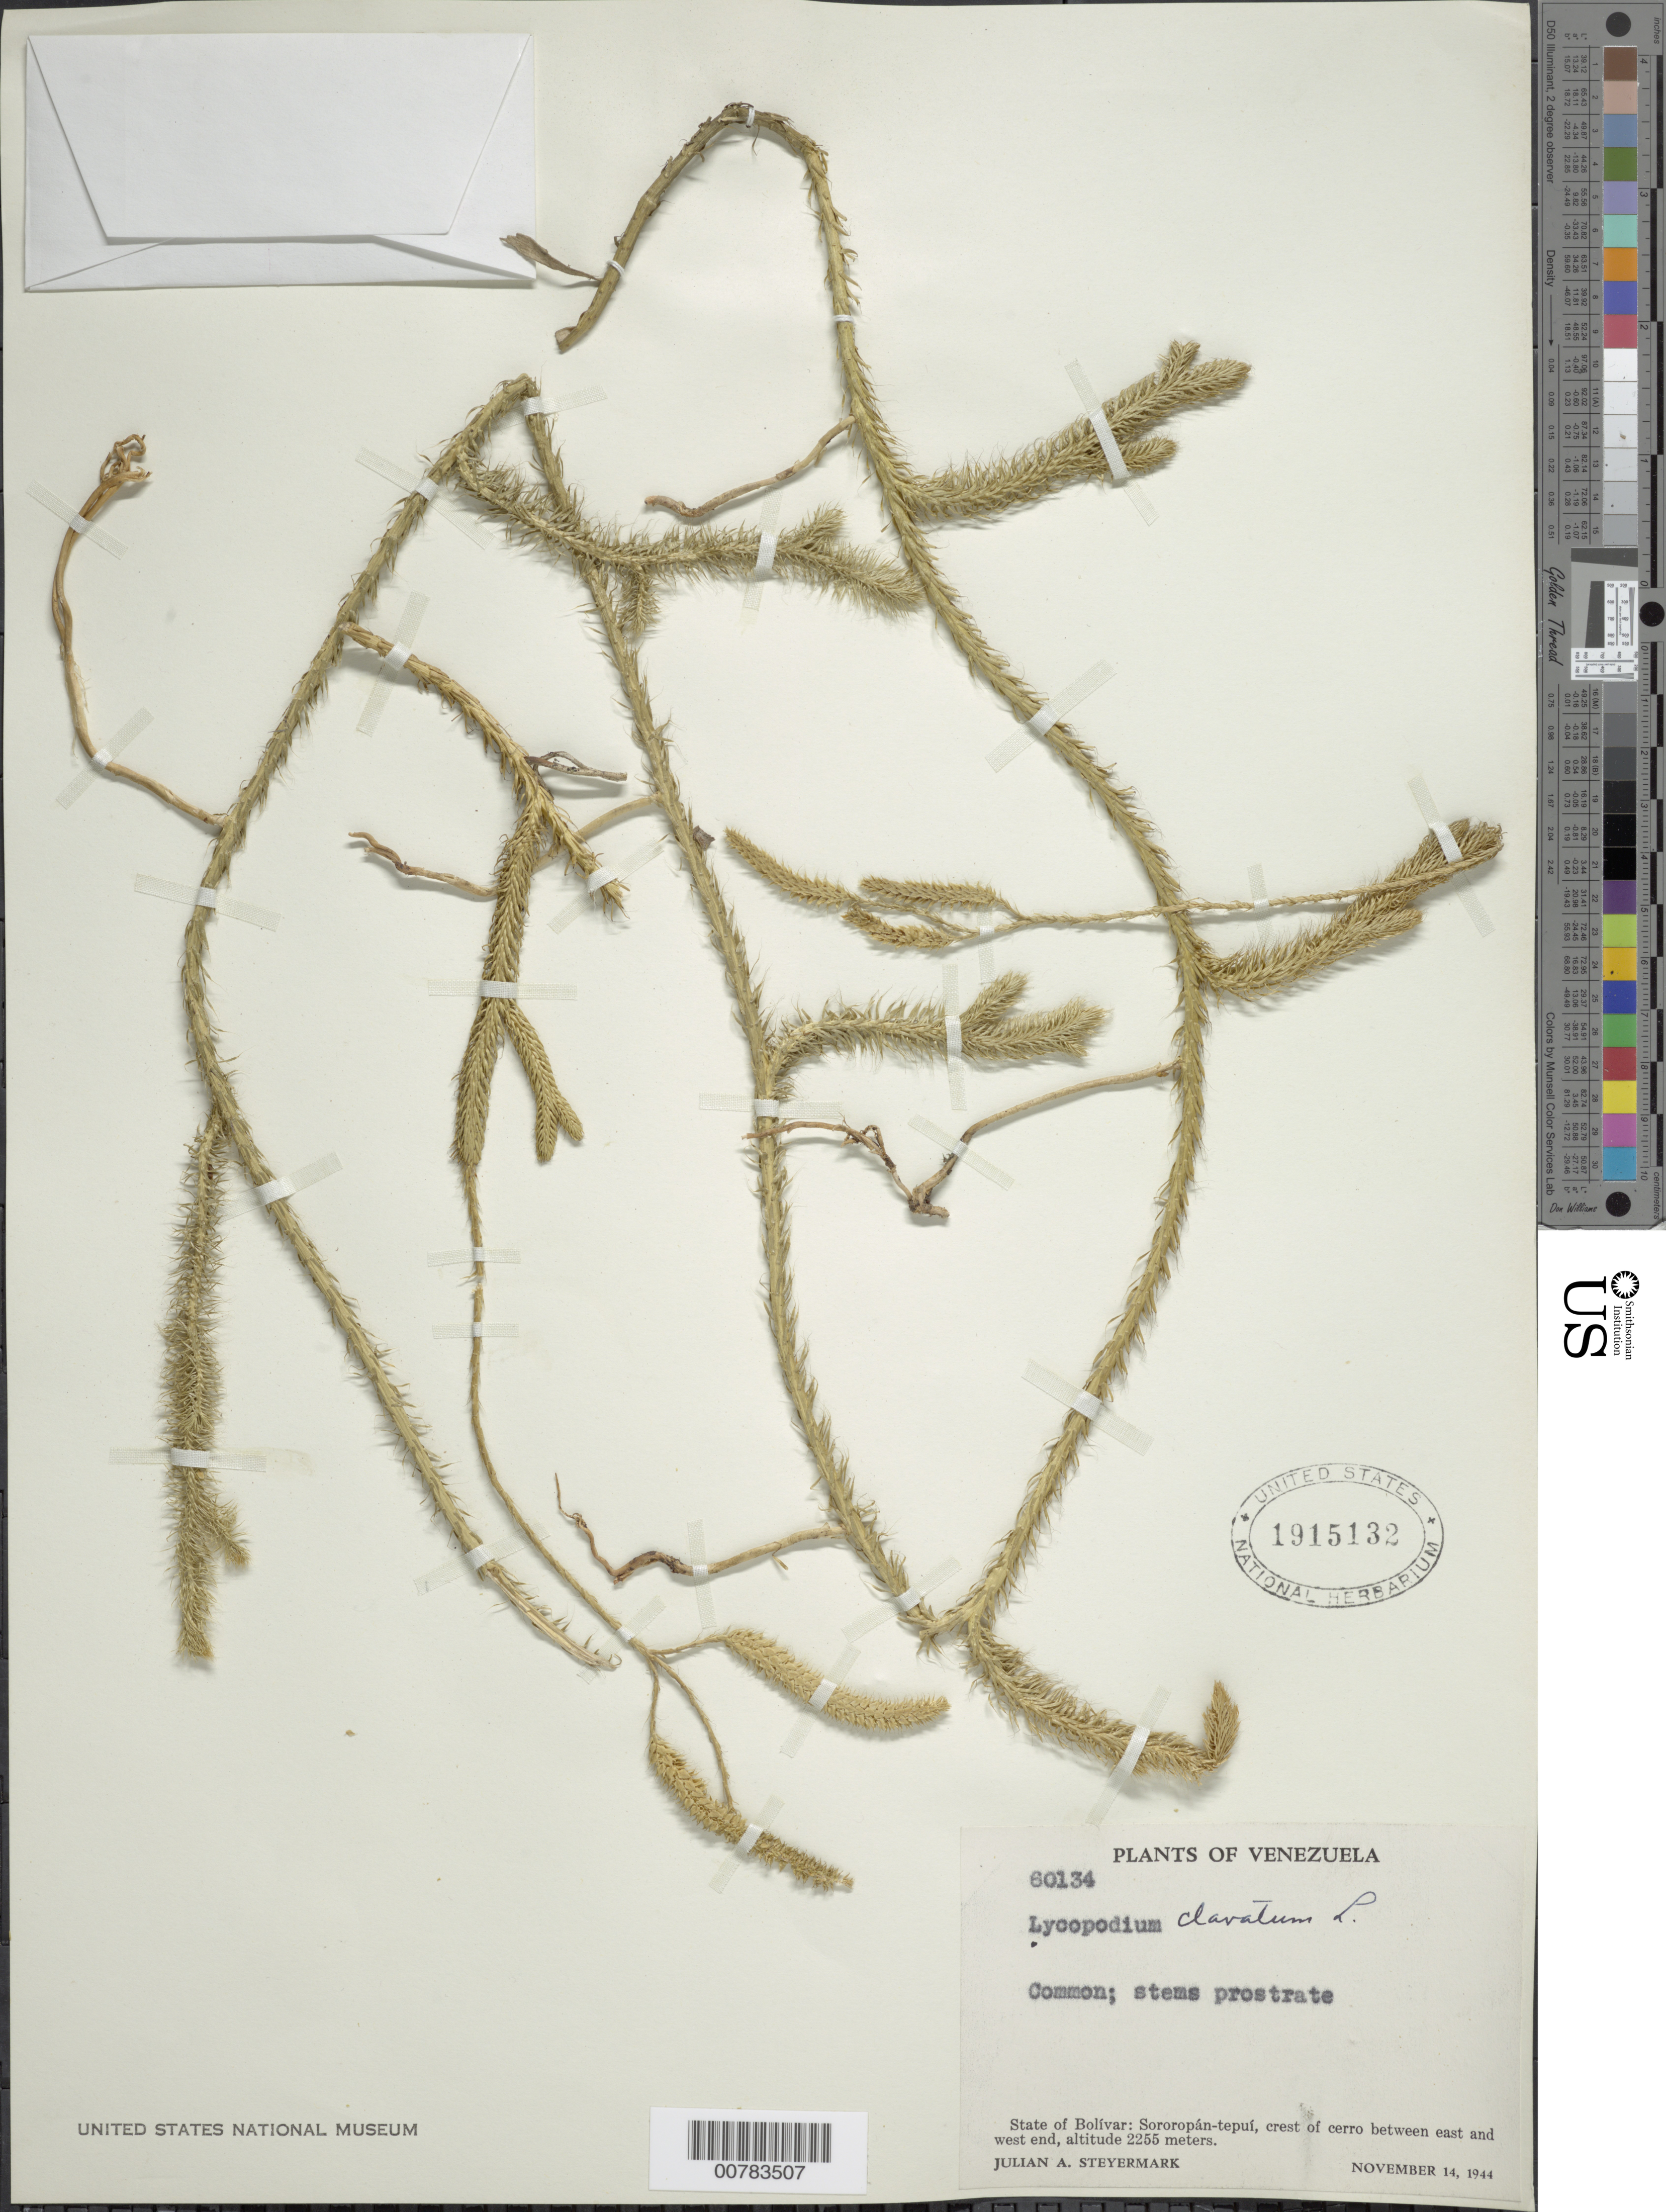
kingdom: Plantae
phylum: Tracheophyta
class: Lycopodiopsida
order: Lycopodiales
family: Lycopodiaceae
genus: Lycopodium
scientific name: Lycopodium clavatum subsp. clavatum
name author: L.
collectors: J. Steyermark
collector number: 60134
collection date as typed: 14-Nov-44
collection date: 1944-11-14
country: Venezuela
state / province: Bolívar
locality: Sororopán-tepuí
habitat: Crest of cerro between east and west end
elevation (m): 2255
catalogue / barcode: US 1915132